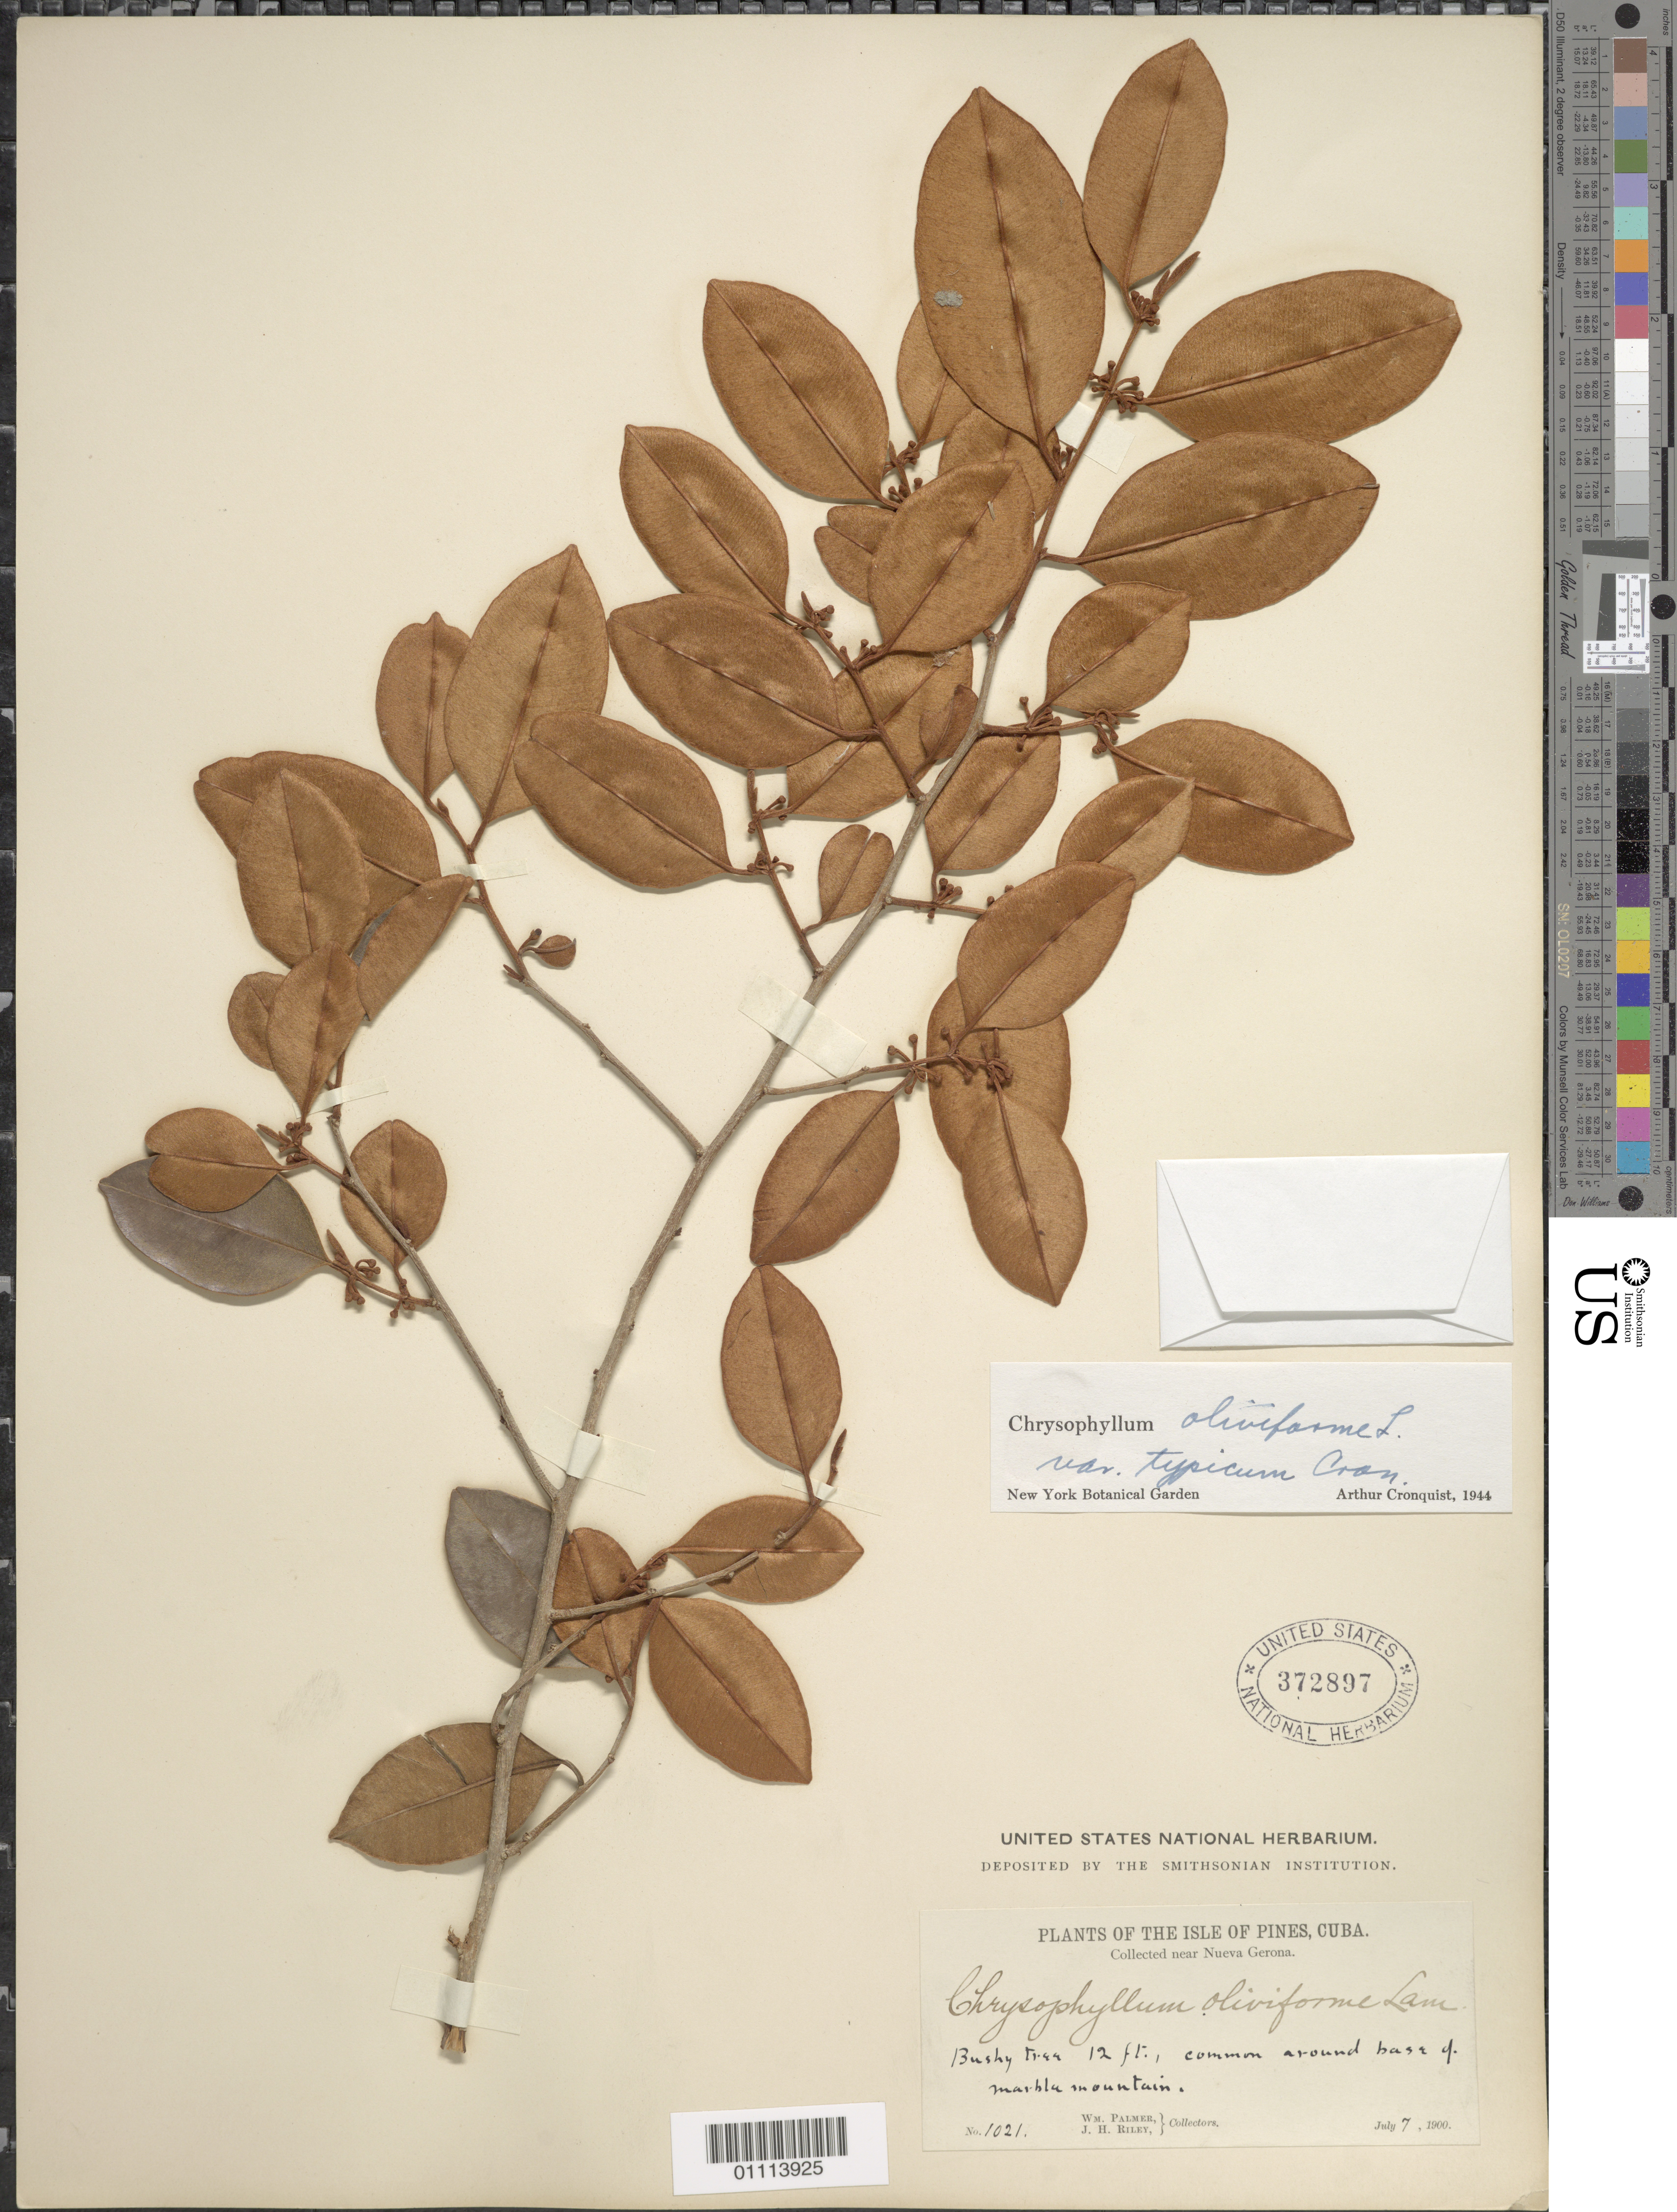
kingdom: Plantae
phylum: Tracheophyta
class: Magnoliopsida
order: Ericales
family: Sapotaceae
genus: Chrysophyllum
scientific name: Chrysophyllum oliviforme var. typicum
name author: Cronq.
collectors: W. Palmer & J. H. Riley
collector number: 1021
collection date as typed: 07 Jul 1900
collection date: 1900-07-07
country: Cuba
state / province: Isla de La Juventud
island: Isla de la Juventud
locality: Isle of Pines, Collected near Nueva Gerona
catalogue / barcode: US 372897